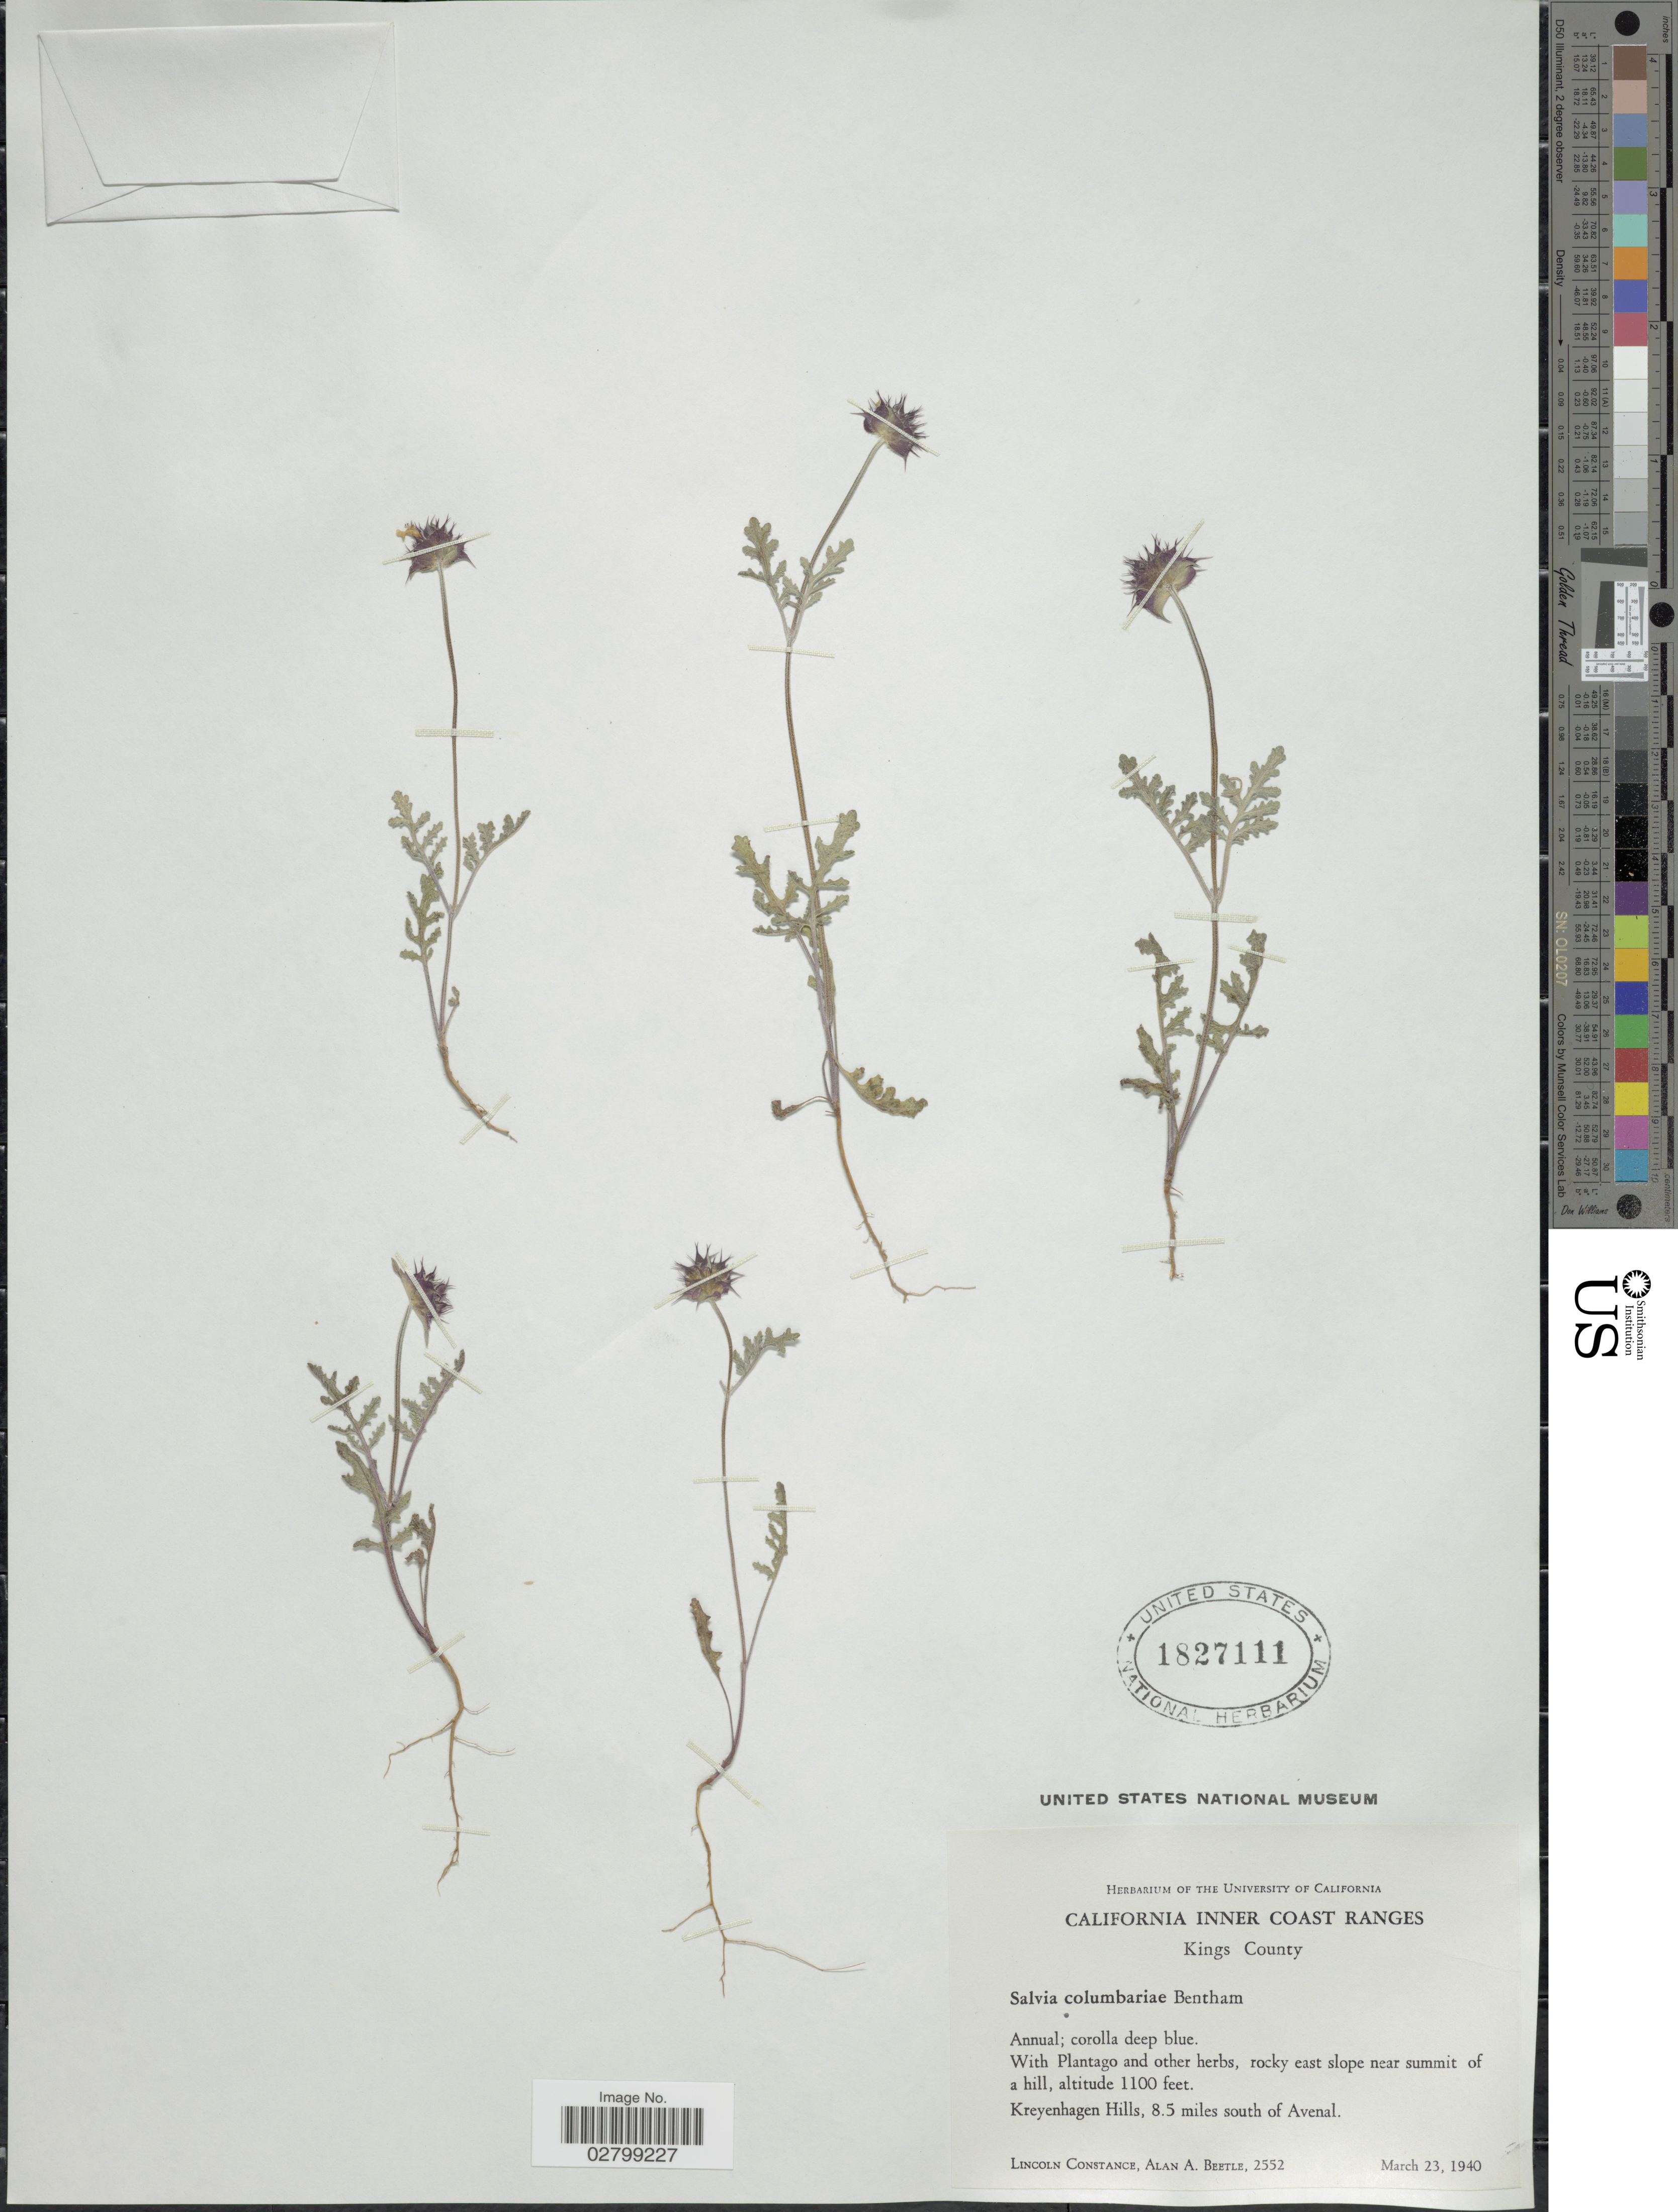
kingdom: Plantae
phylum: Tracheophyta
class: Magnoliopsida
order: Lamiales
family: Lamiaceae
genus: Salvia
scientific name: Salvia columbariae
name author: Benth.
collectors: L. Constance & A. A. Beetle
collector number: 2552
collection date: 1940-03-23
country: United States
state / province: California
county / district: Kings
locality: California Inner Coast Ranges. Kings County. Kreyenhagen Hills, 8.5 miles south of Avenal.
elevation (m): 335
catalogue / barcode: US 1827111